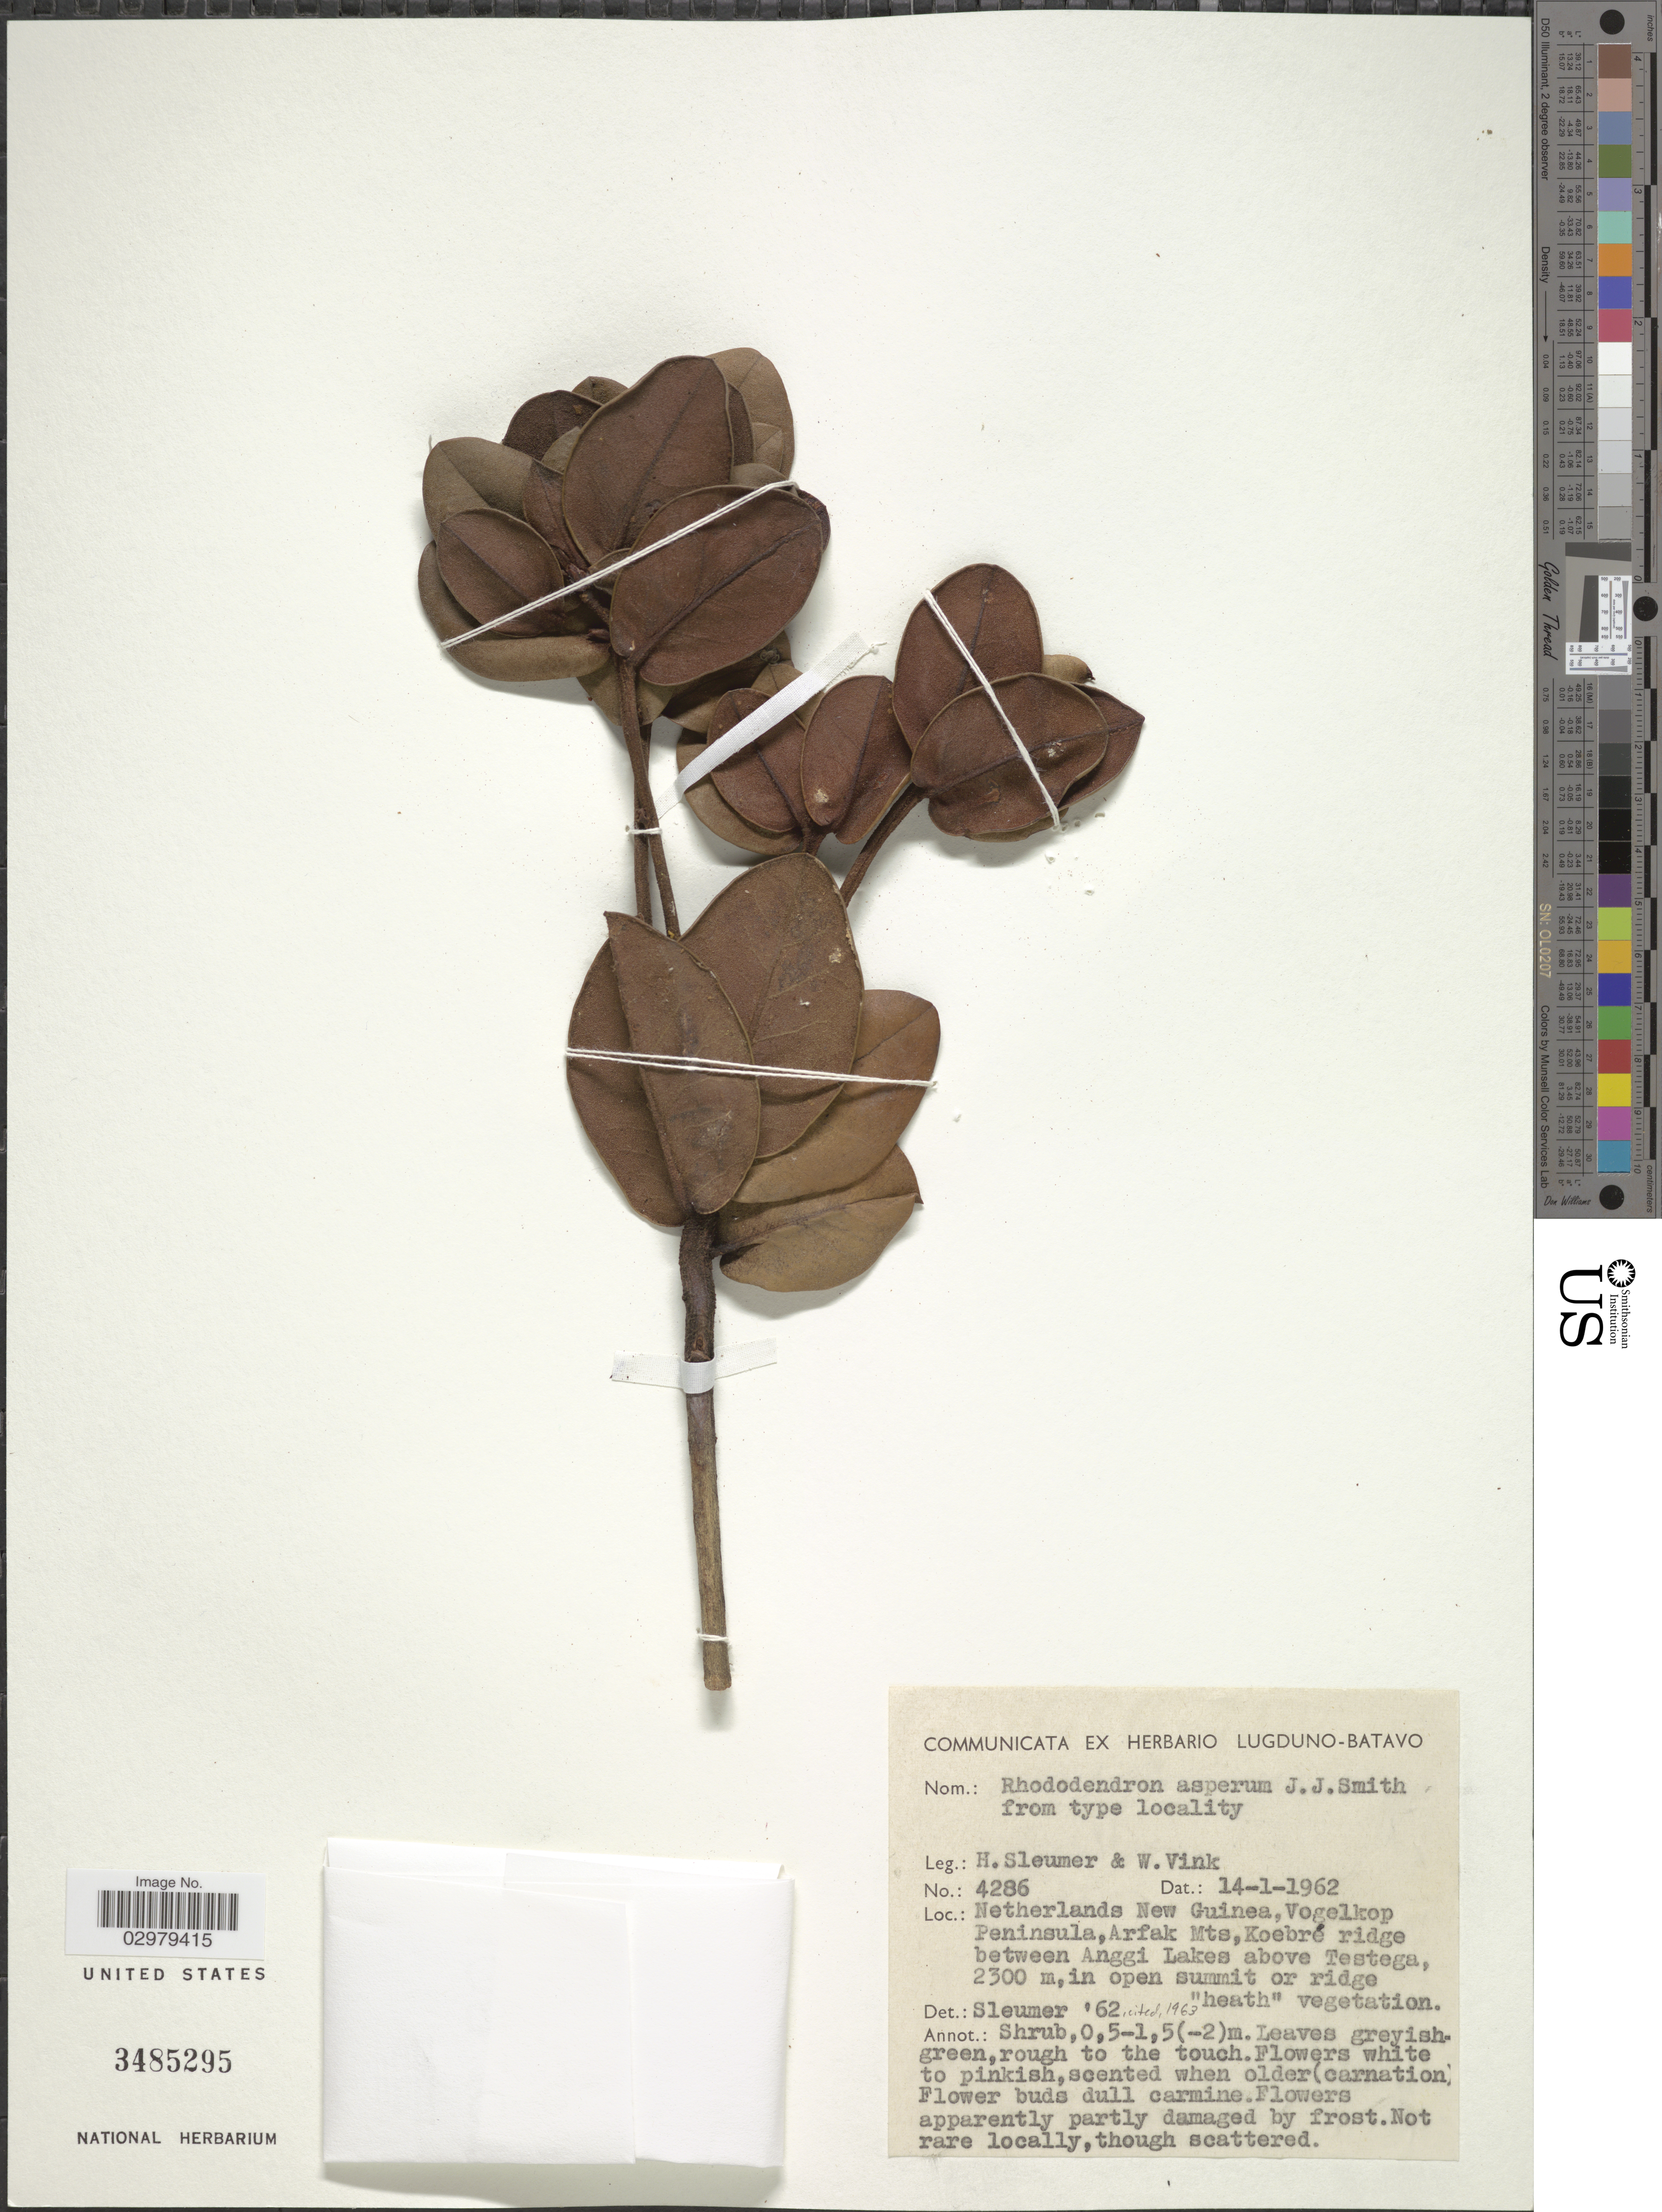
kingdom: Plantae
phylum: Tracheophyta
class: Magnoliopsida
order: Ericales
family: Ericaceae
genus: Rhododendron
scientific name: Rhododendron asperum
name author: J.J. Sm.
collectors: H. O. Sleumer & W. Vink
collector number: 4286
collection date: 1962-01-14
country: Indonesia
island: New Guinea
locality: Netherlands New Guinea, Vogelkop Peninsula, Arfak Mts, Koebré ridge between Anggi Lakes above Testega.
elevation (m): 2300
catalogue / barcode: US 3485295